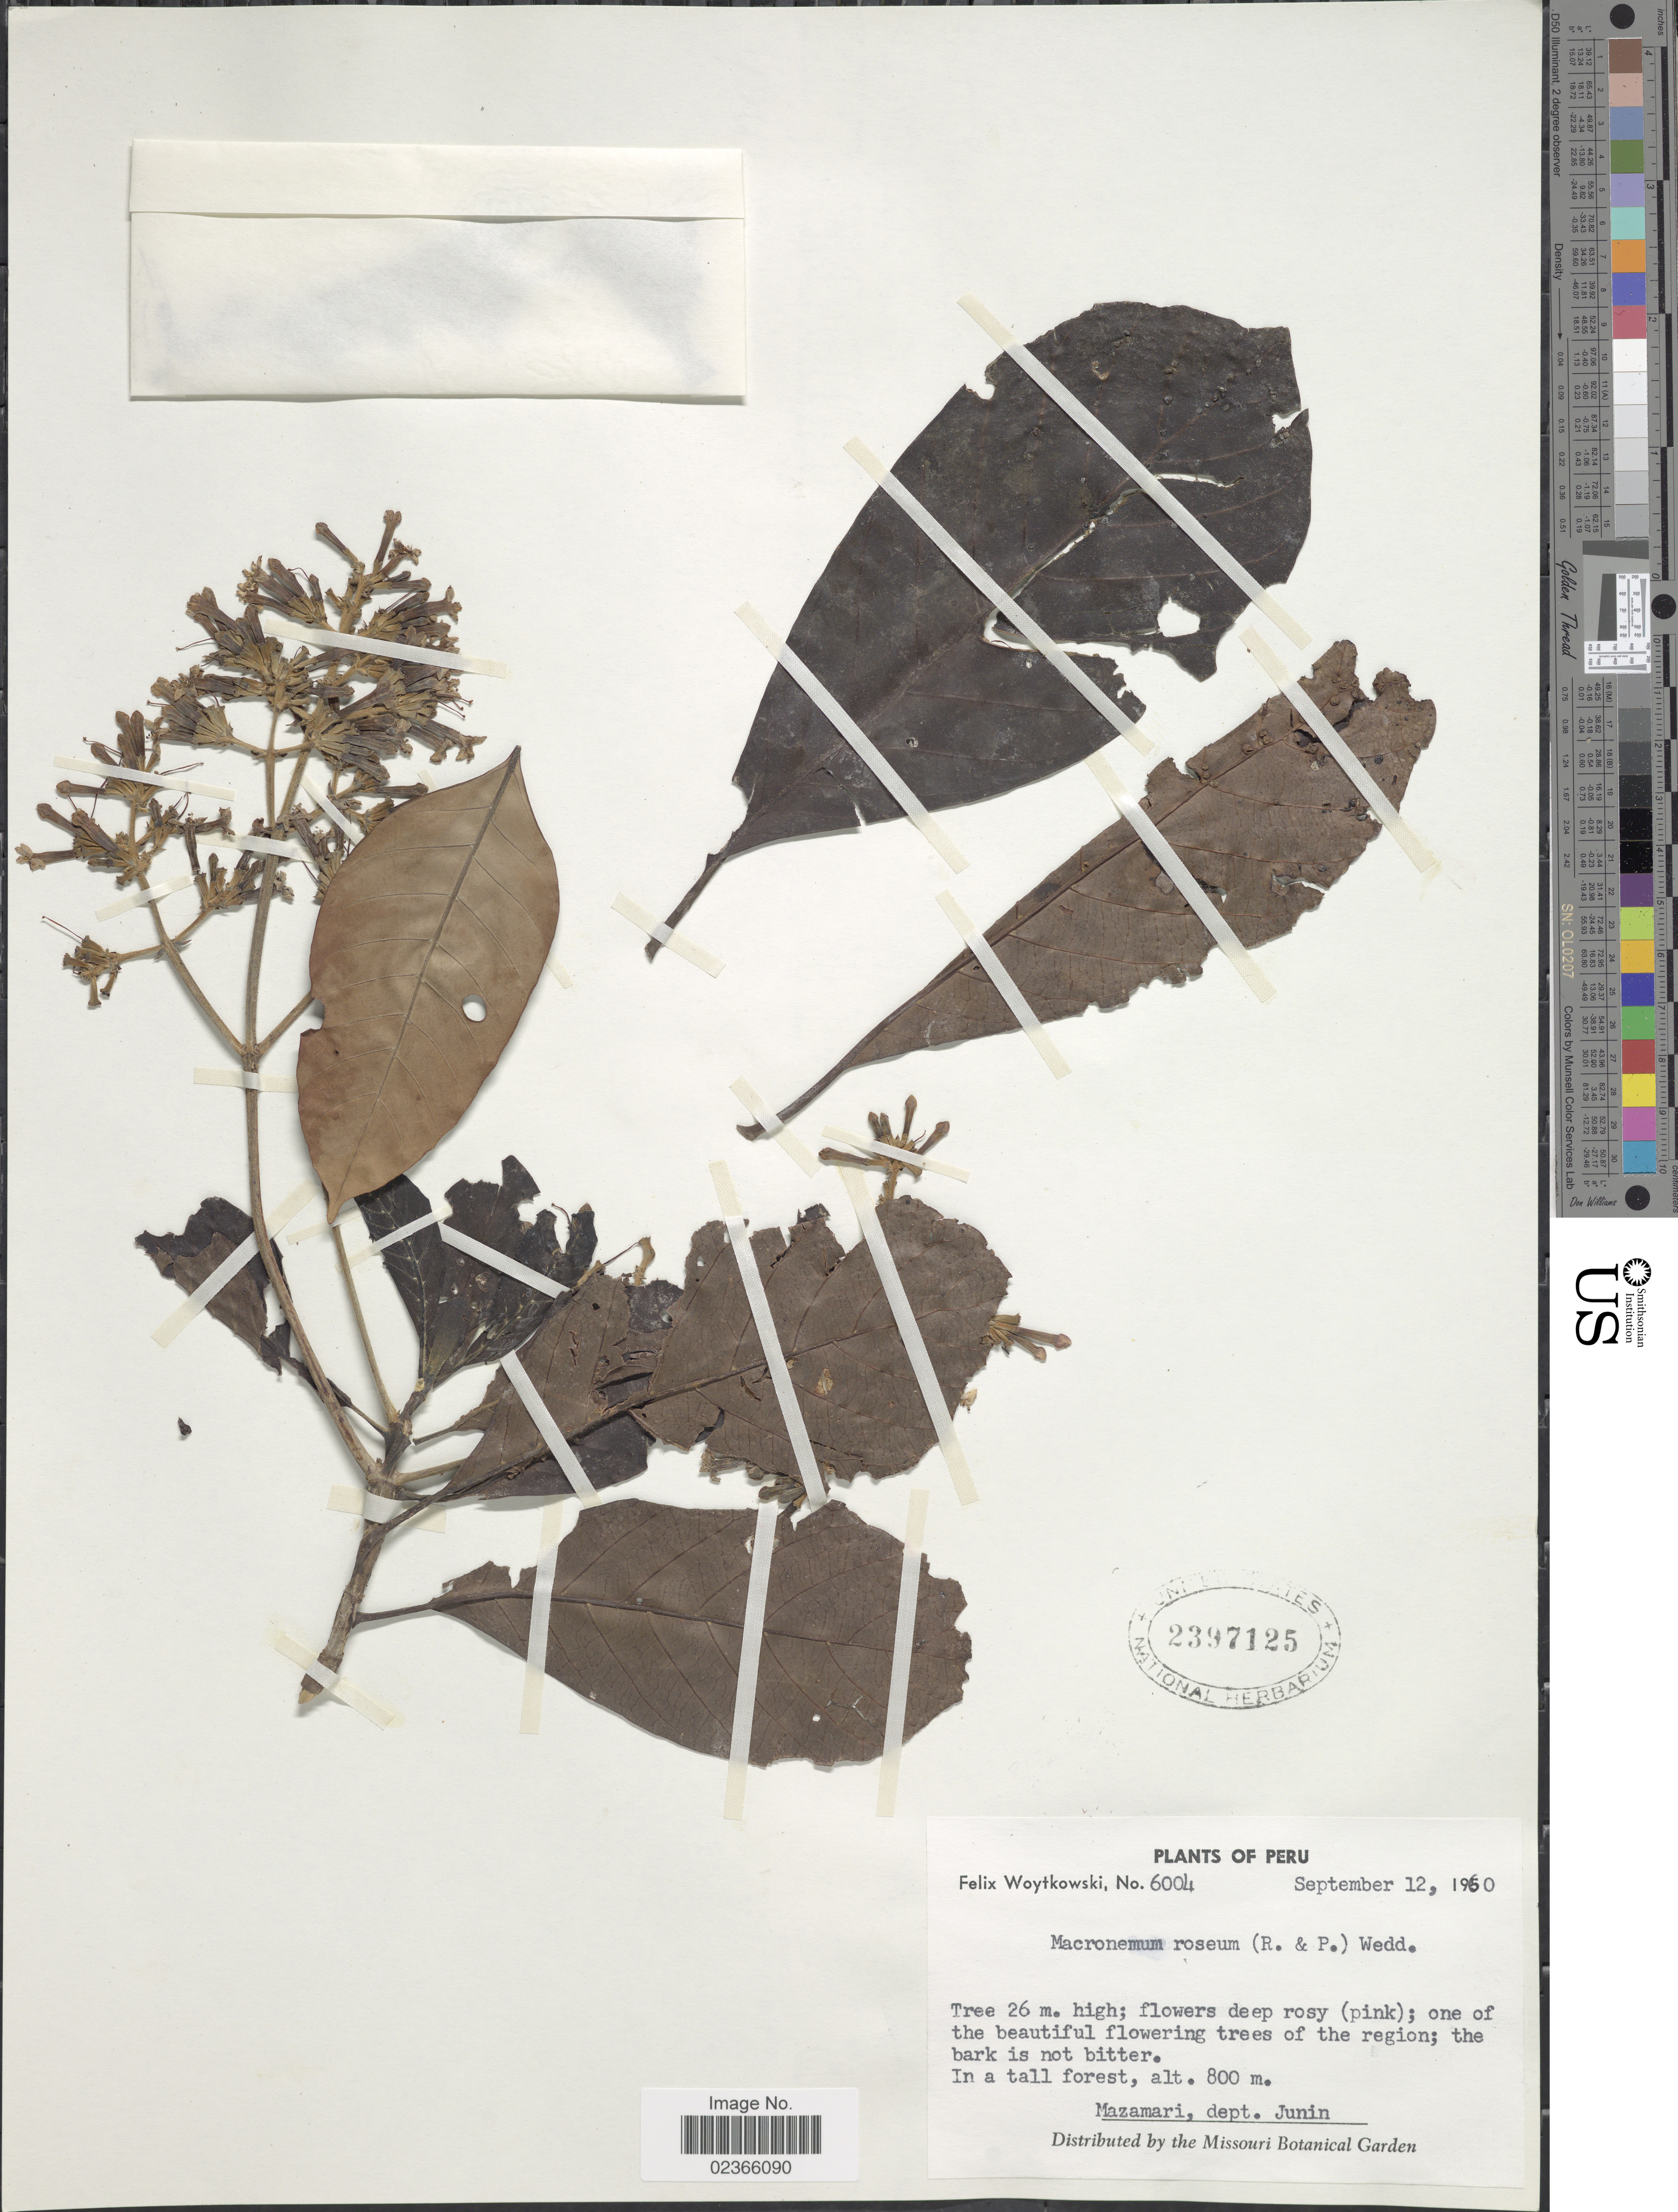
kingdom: Plantae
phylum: Tracheophyta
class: Magnoliopsida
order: Gentianales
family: Rubiaceae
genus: Macrocnemum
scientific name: Macrocnemum roseum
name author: (Ruiz & Pav.) Wedd.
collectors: F. Woytkowski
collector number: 6004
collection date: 1960-09-12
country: Peru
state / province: Junín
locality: In a tall forest, Mazamari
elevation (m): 800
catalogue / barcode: US 2397125